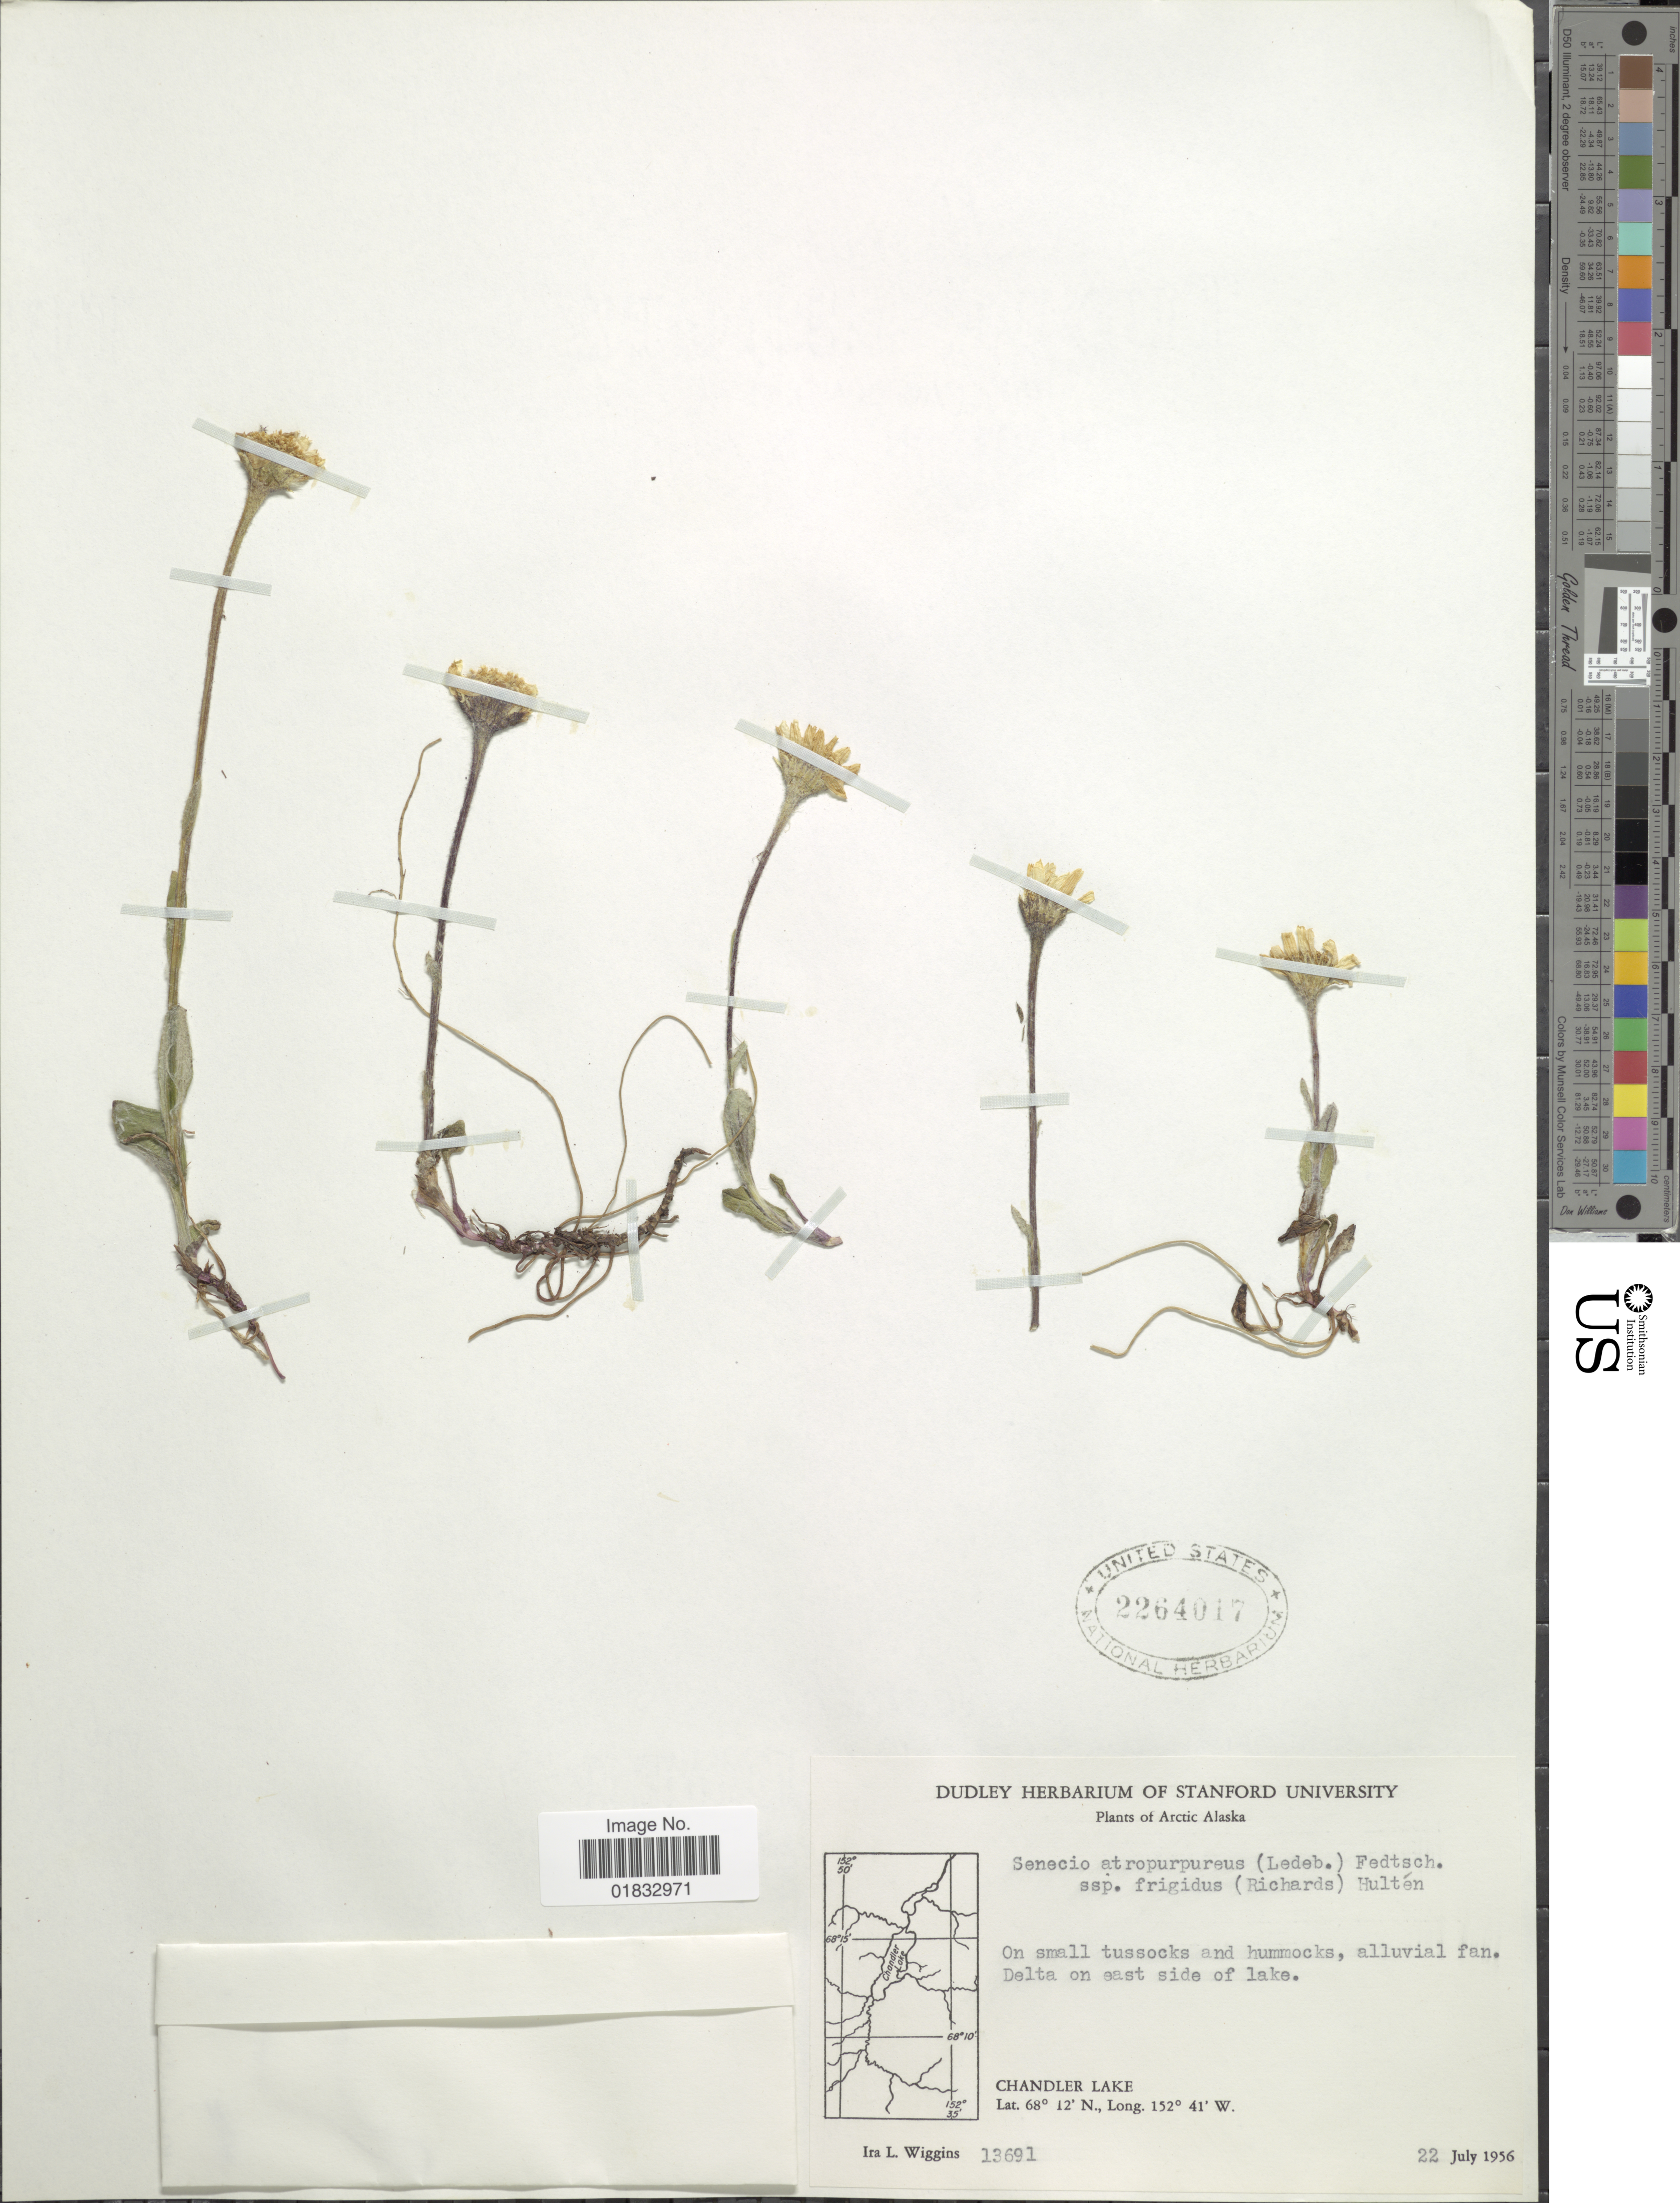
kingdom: Plantae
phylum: Tracheophyta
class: Magnoliopsida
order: Asterales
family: Asteraceae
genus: Tephroseris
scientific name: Tephroseris frigida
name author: (Richardson) Holub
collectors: I. L. Wiggins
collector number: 13691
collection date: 1956-07-22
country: United States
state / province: Alaska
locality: Arctic Alaska, Delta on east side of lake, Chandler Lake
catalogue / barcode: US 2264017